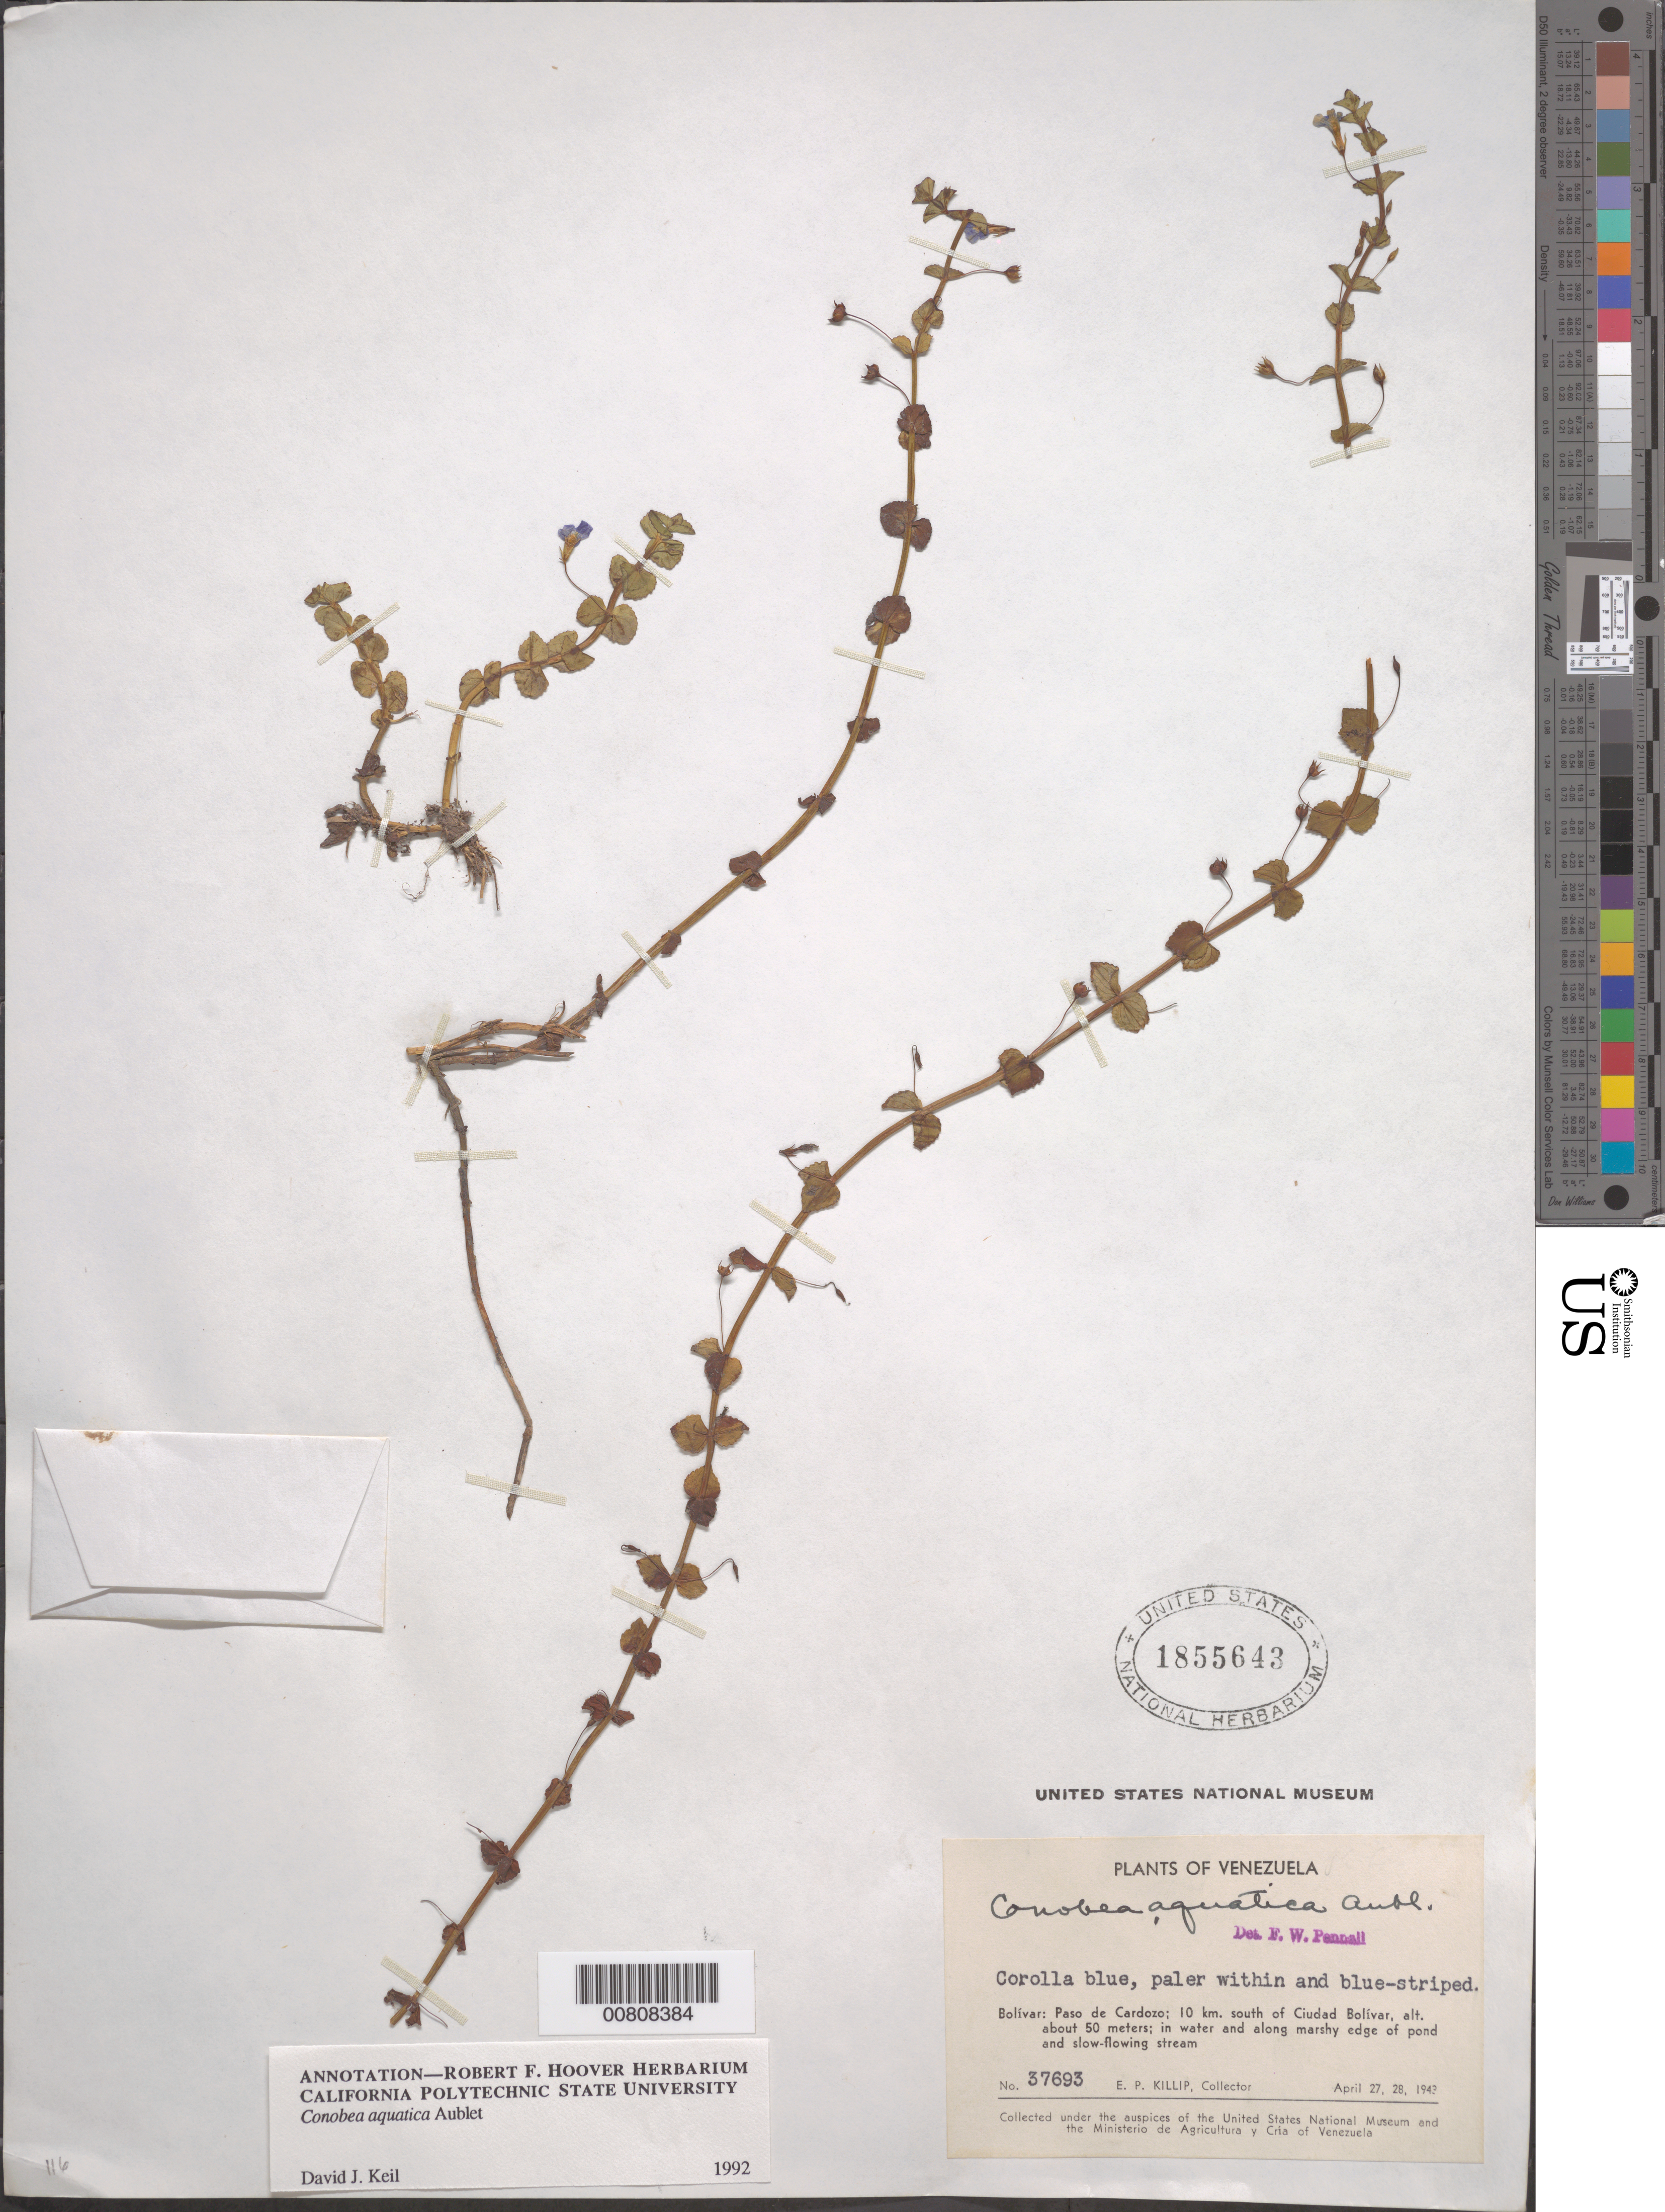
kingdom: Plantae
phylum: Tracheophyta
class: Magnoliopsida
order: Lamiales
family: Plantaginaceae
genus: Conobea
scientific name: Conobea aquatica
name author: Aubl.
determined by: Keil, D. J.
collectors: E. P. Killip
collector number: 37693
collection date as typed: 27-Apr-43 to 28-Apr-43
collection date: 1943-04-27/1943-04-28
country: Venezuela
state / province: Bolívar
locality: Paso de Cardozo; 10 km south of Ciudad Bolívar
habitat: In water and along marshy edge of pond and slow-flowing stream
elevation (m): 50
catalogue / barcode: US 1855643